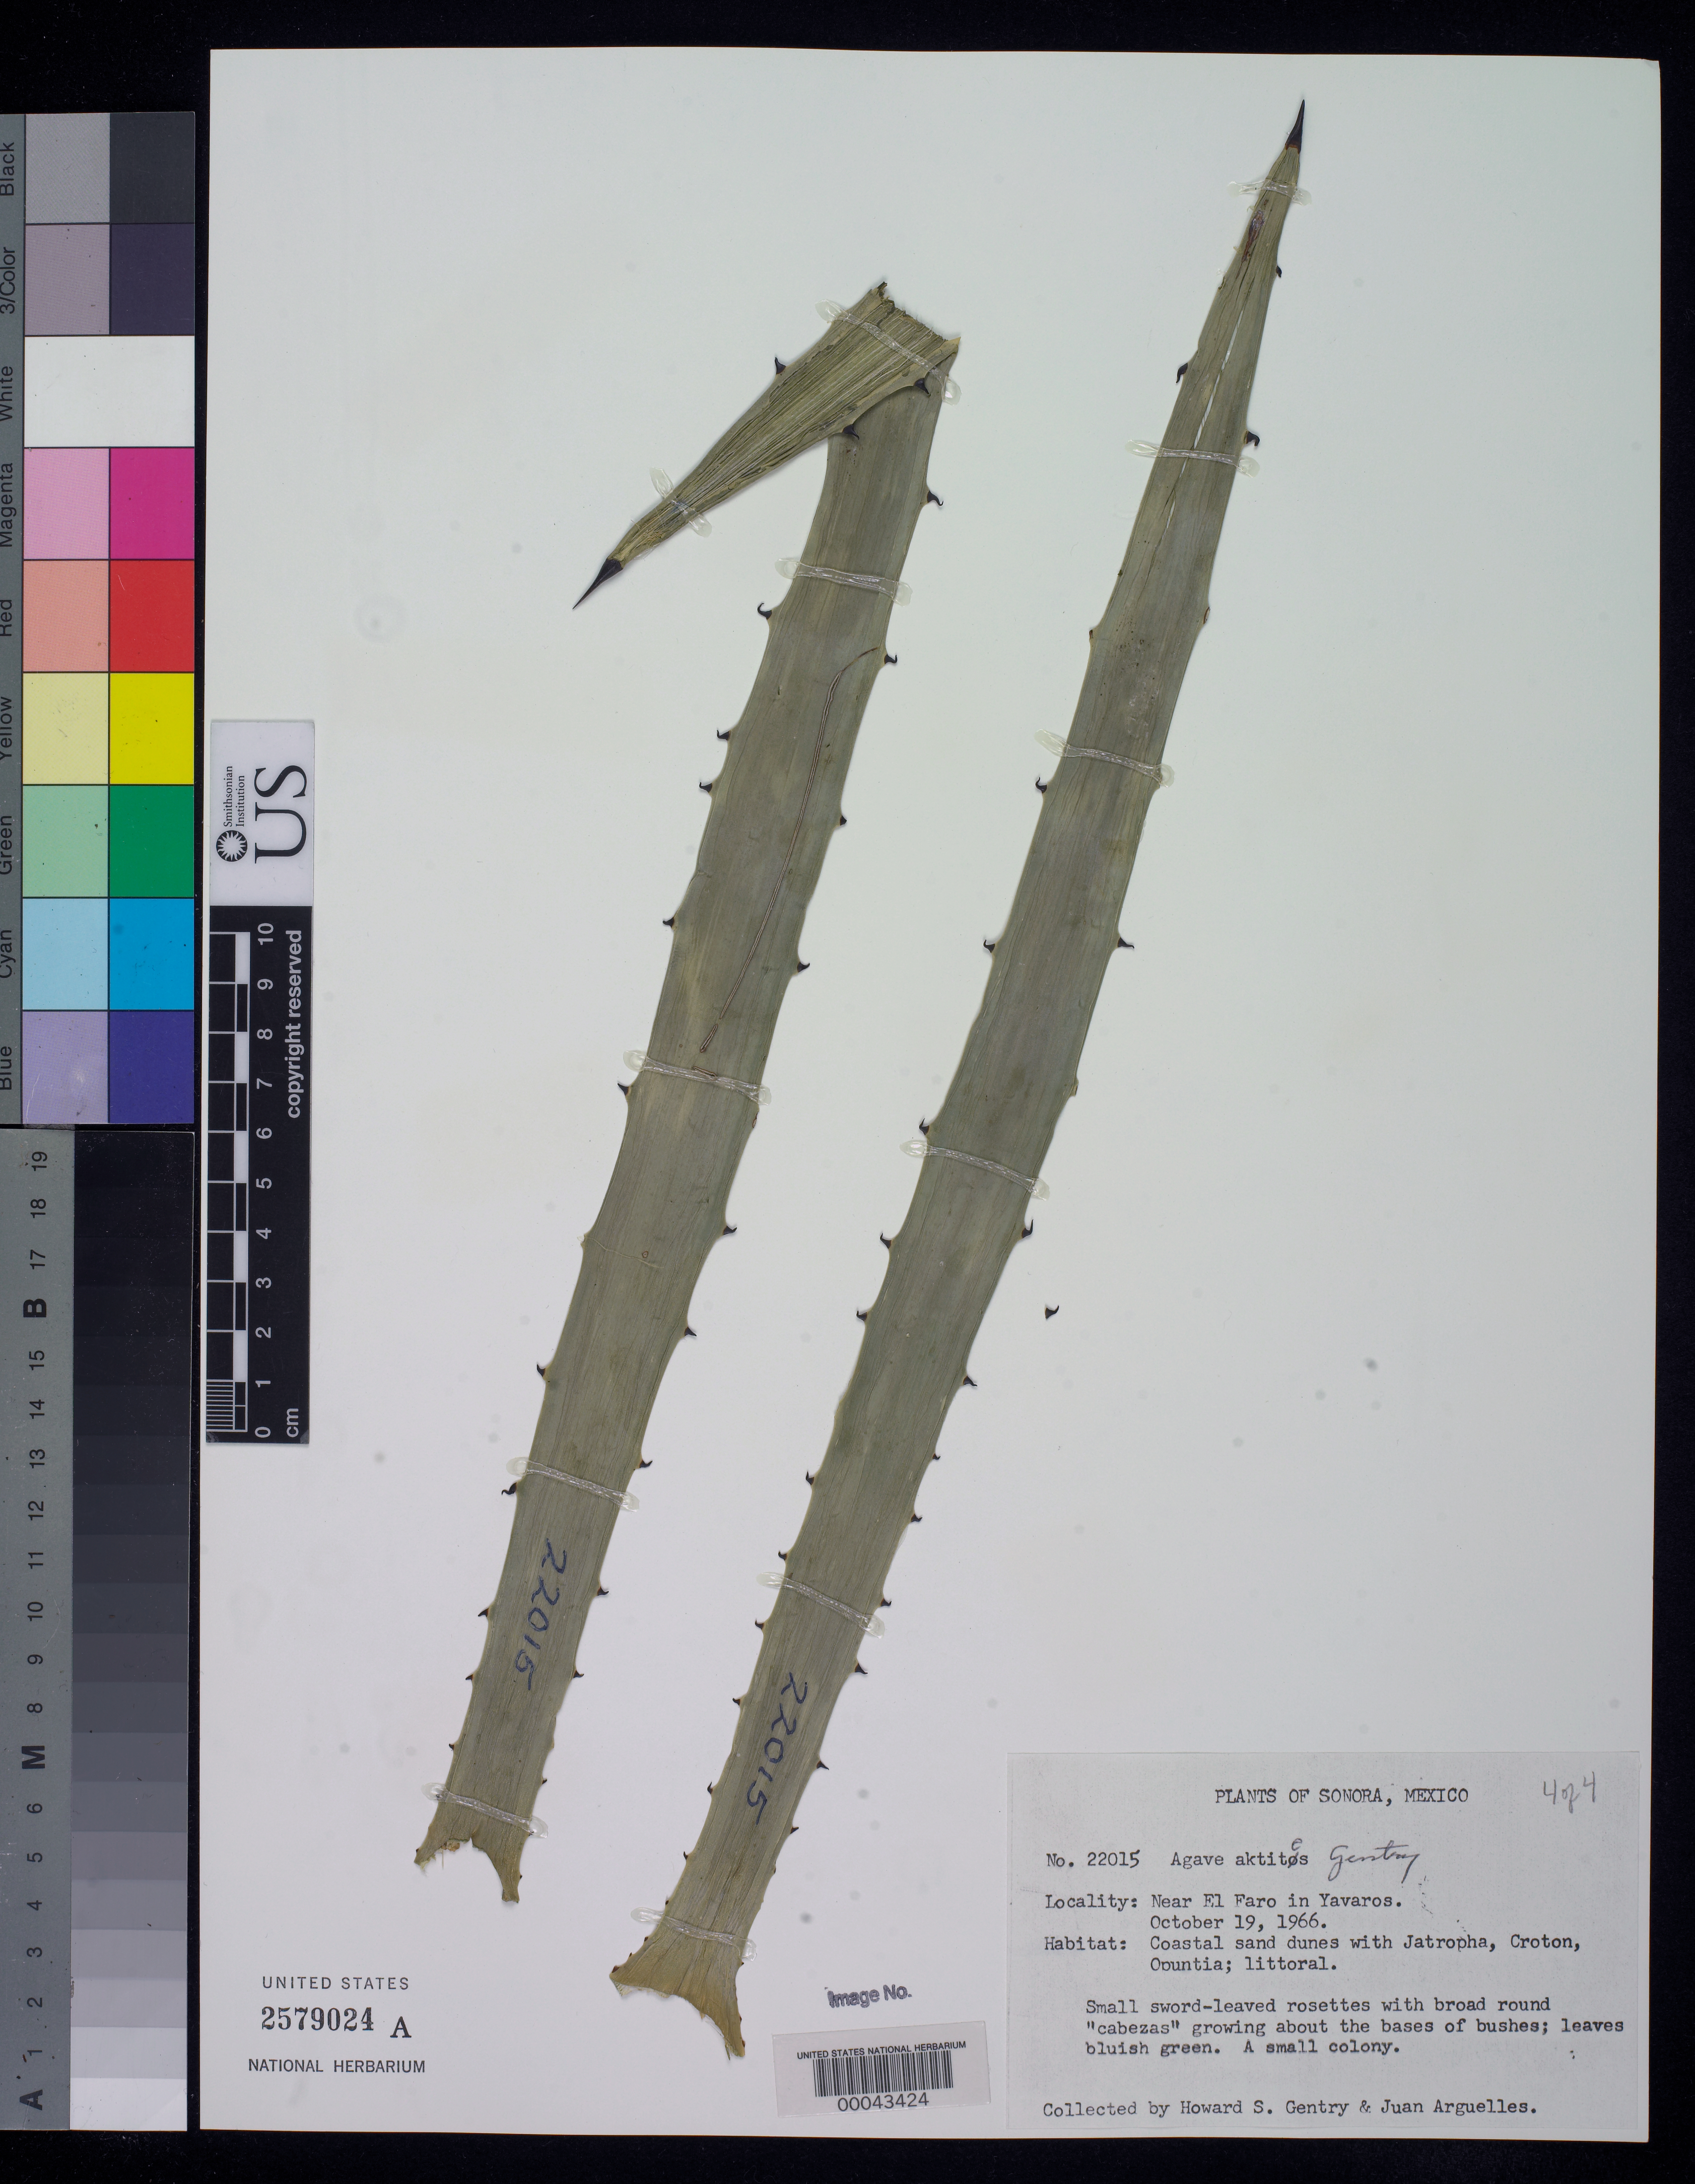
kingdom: Plantae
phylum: Tracheophyta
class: Liliopsida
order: Asparagales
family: Asparagaceae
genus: Agave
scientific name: Agave aktites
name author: Gentry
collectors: H. S. Gentry & J. Arguelles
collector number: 22015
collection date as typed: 19 Oct 1966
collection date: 1966-10-19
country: Mexico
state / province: Sonora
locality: Near el faro, yavaros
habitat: Coastal sand dunes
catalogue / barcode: US 2579024A